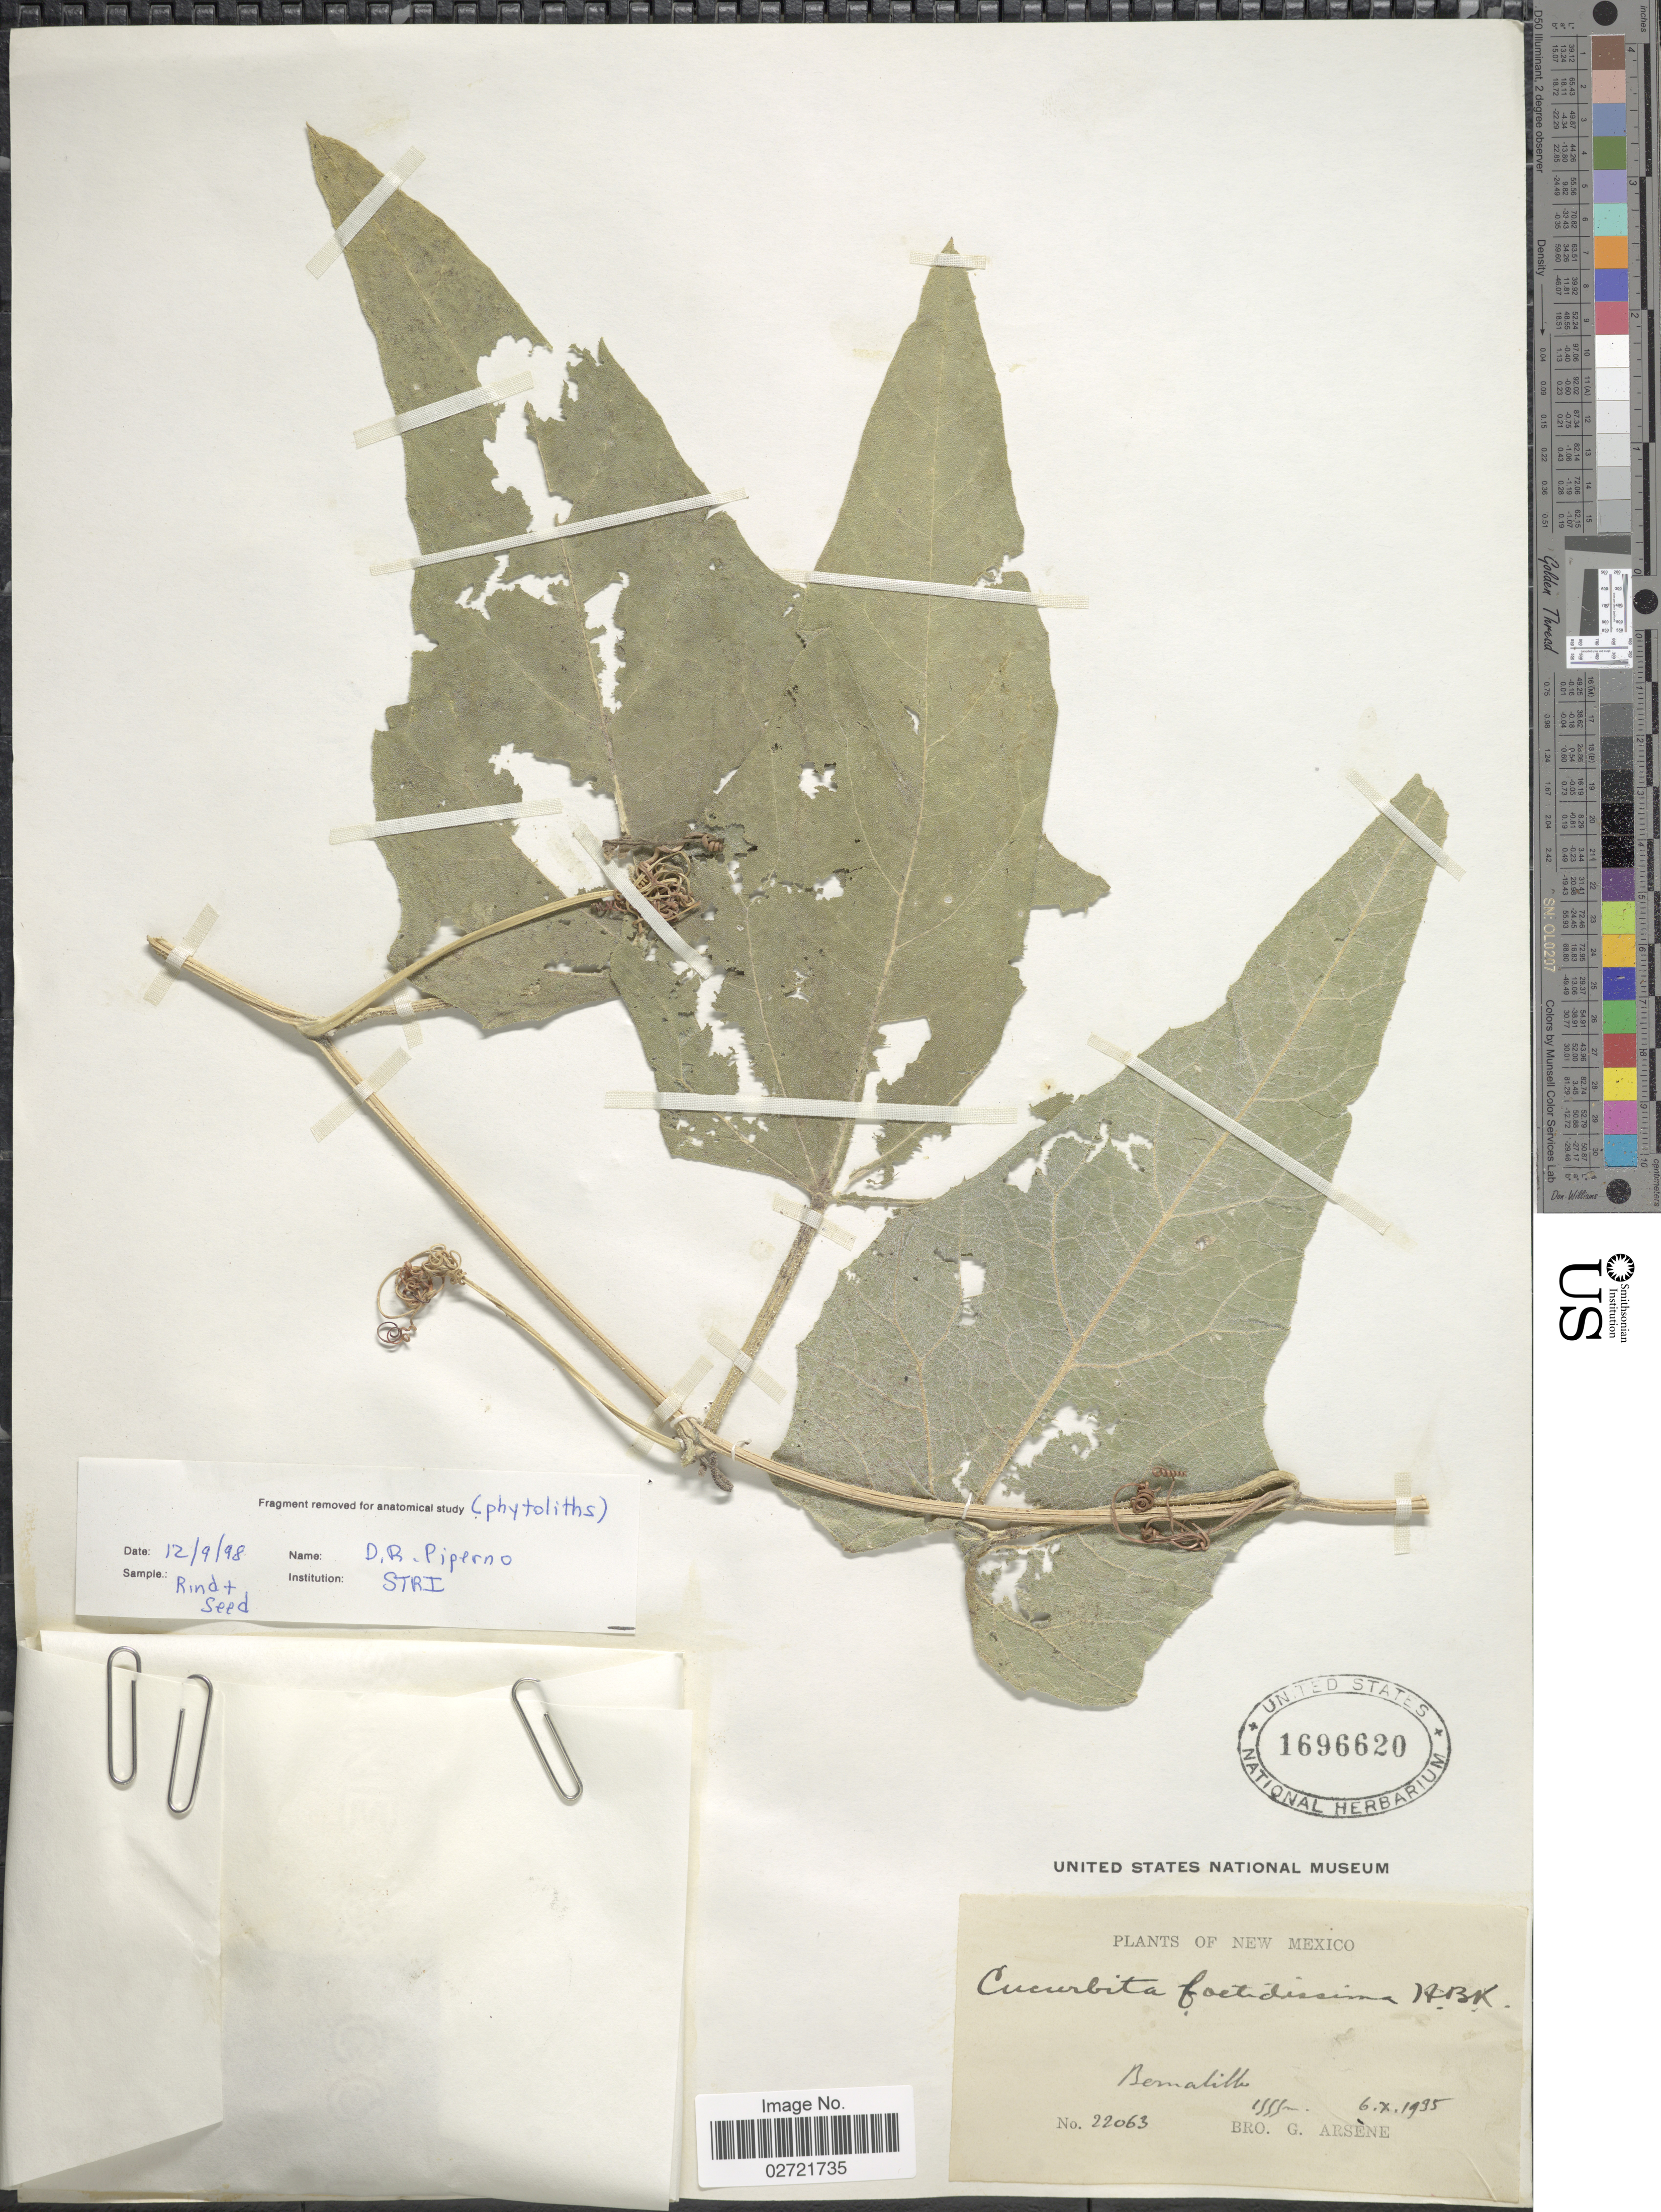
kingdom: Plantae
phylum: Tracheophyta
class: Magnoliopsida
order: Cucurbitales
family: Cucurbitaceae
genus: Cucurbita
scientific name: Cucurbita foetidissima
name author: Kunth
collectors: Bro. G. Arsène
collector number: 22063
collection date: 1935-10-06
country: United States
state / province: New Mexico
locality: Bernalillo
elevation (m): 1999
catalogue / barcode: US 1696620